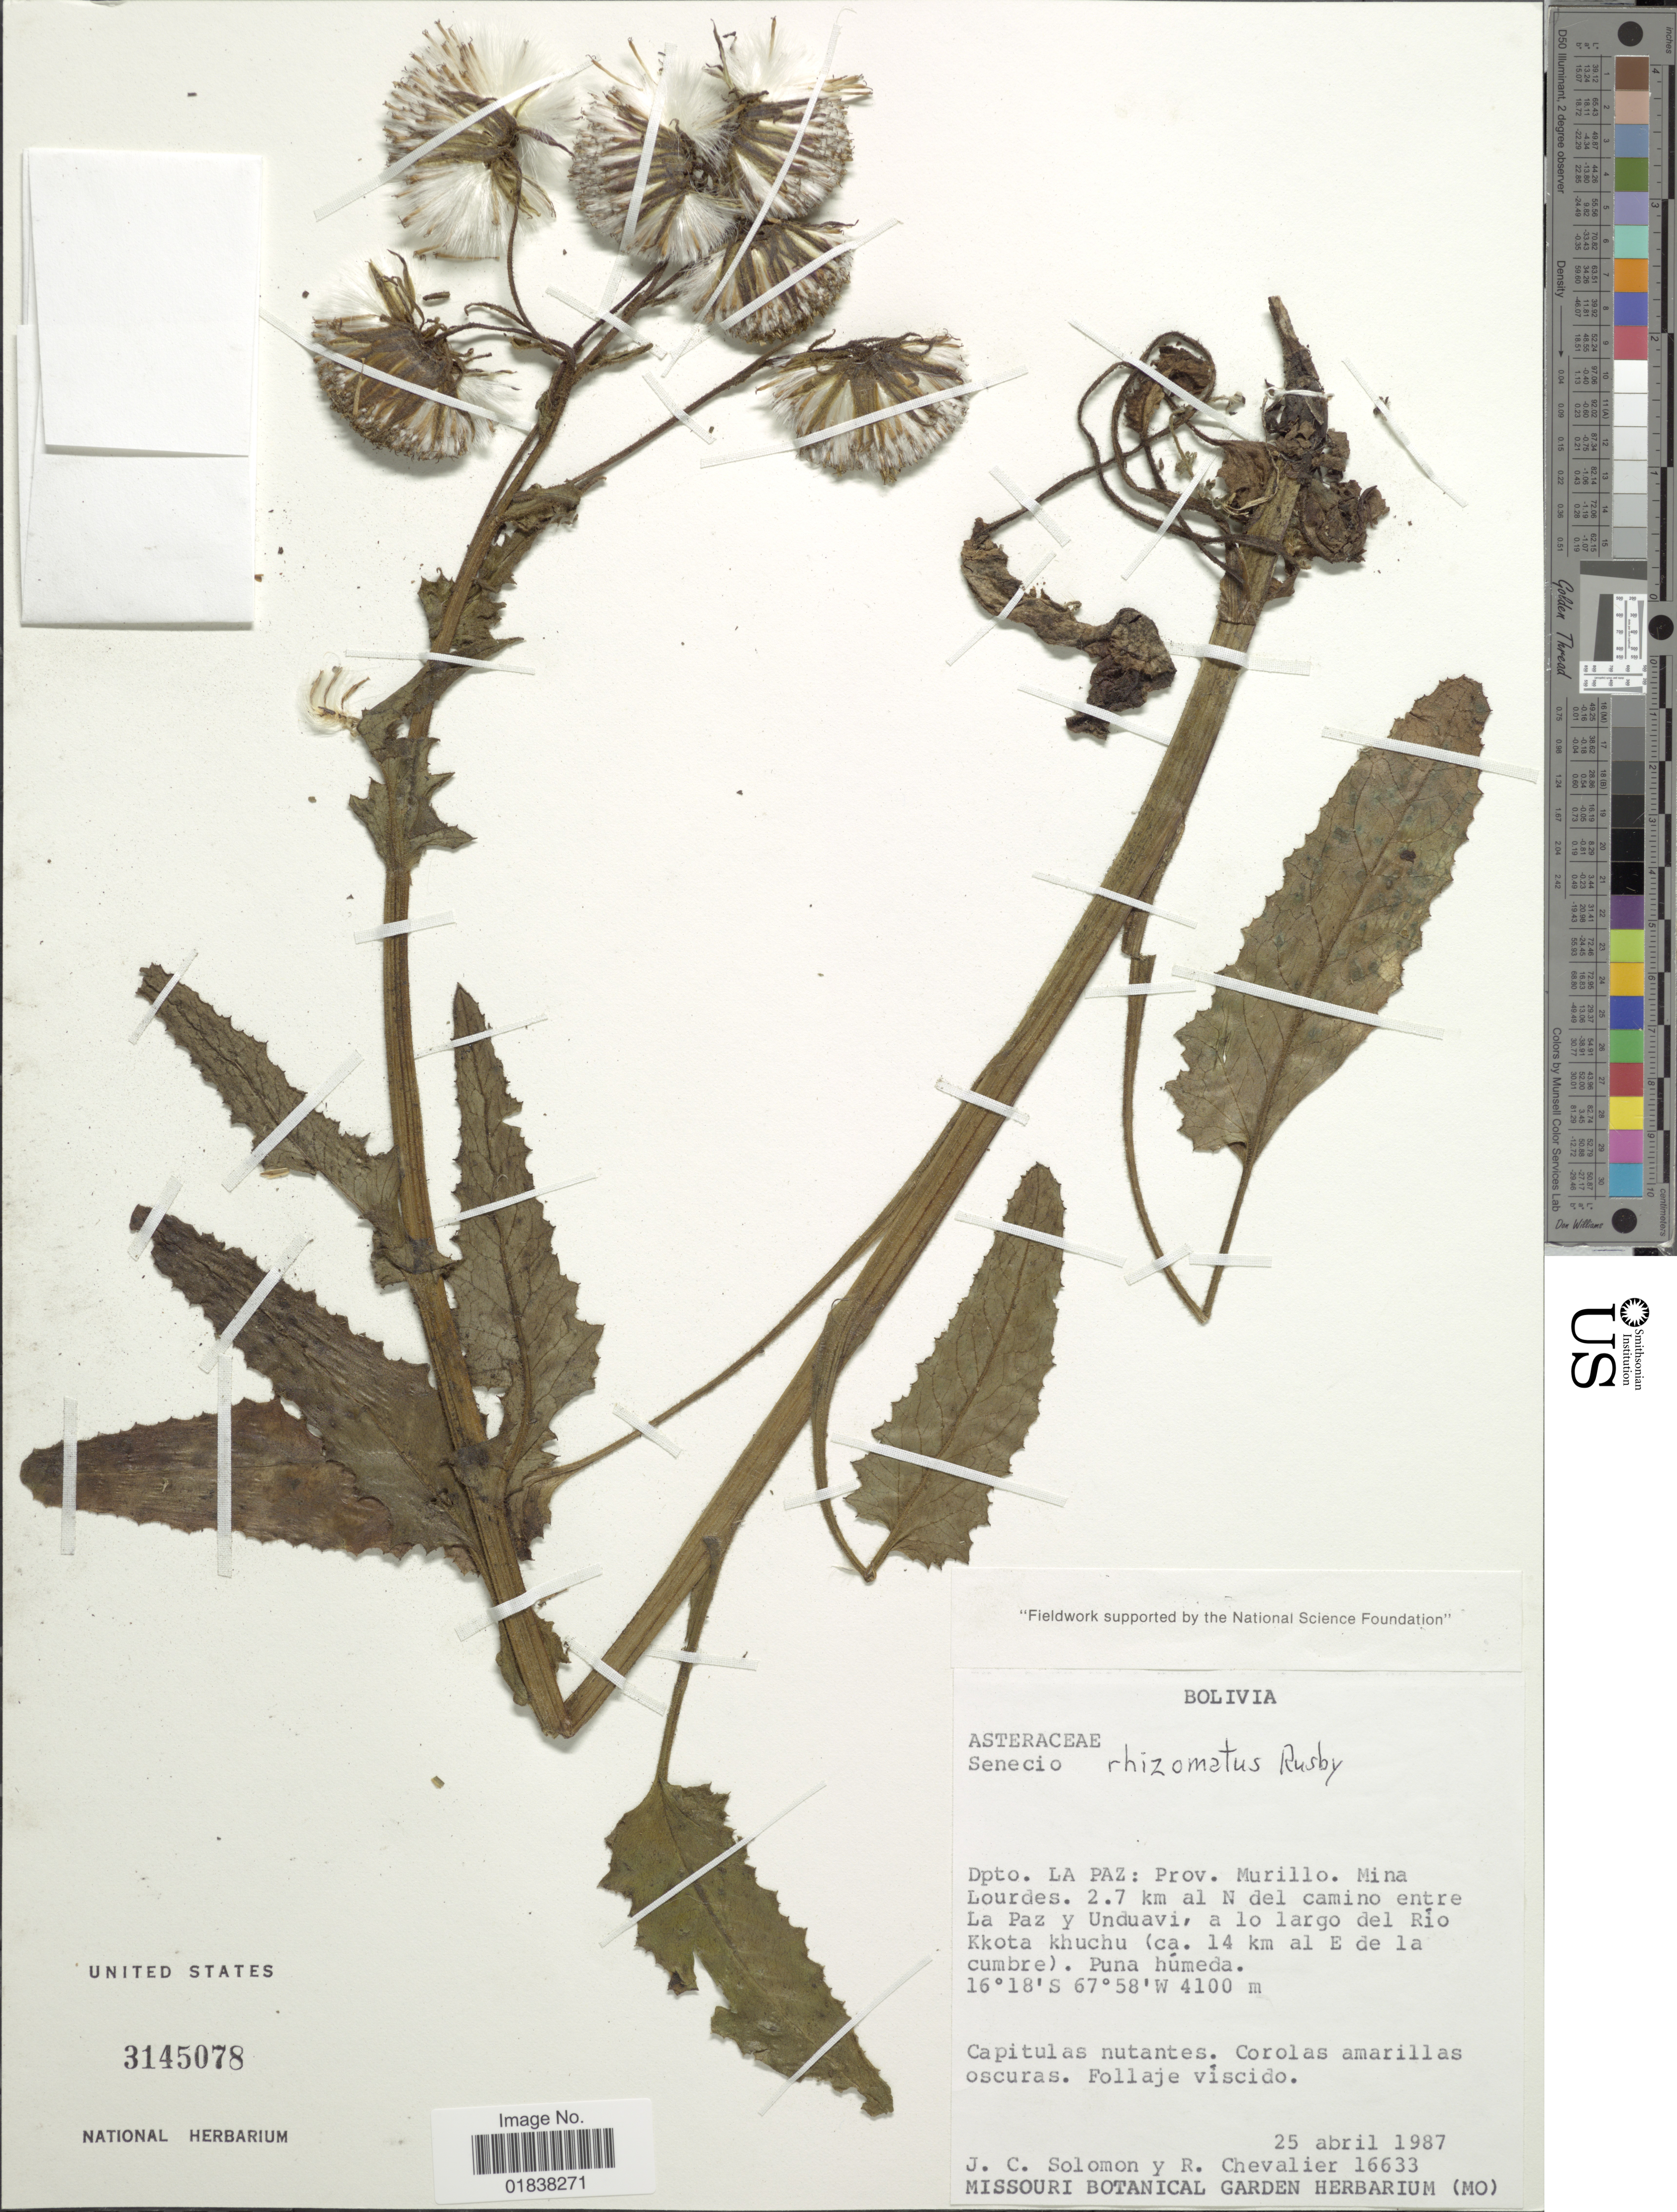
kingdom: Plantae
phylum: Tracheophyta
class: Magnoliopsida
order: Asterales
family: Asteraceae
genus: Senecio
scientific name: Senecio rhizomatus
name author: Rusby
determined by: Salomon, Luciana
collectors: J. C. Solomon & R. C. Chevalier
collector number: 16633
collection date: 1987-04-25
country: Bolivia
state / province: La Paz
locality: Prov. Murillo, Mina Lourdes, 2.7 km al N del camino entre La Paz y Unduavi, a lo largo del Rio Kkota khuchu (ca 14 km al E de la cumbre)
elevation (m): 4100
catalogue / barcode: US 3145078